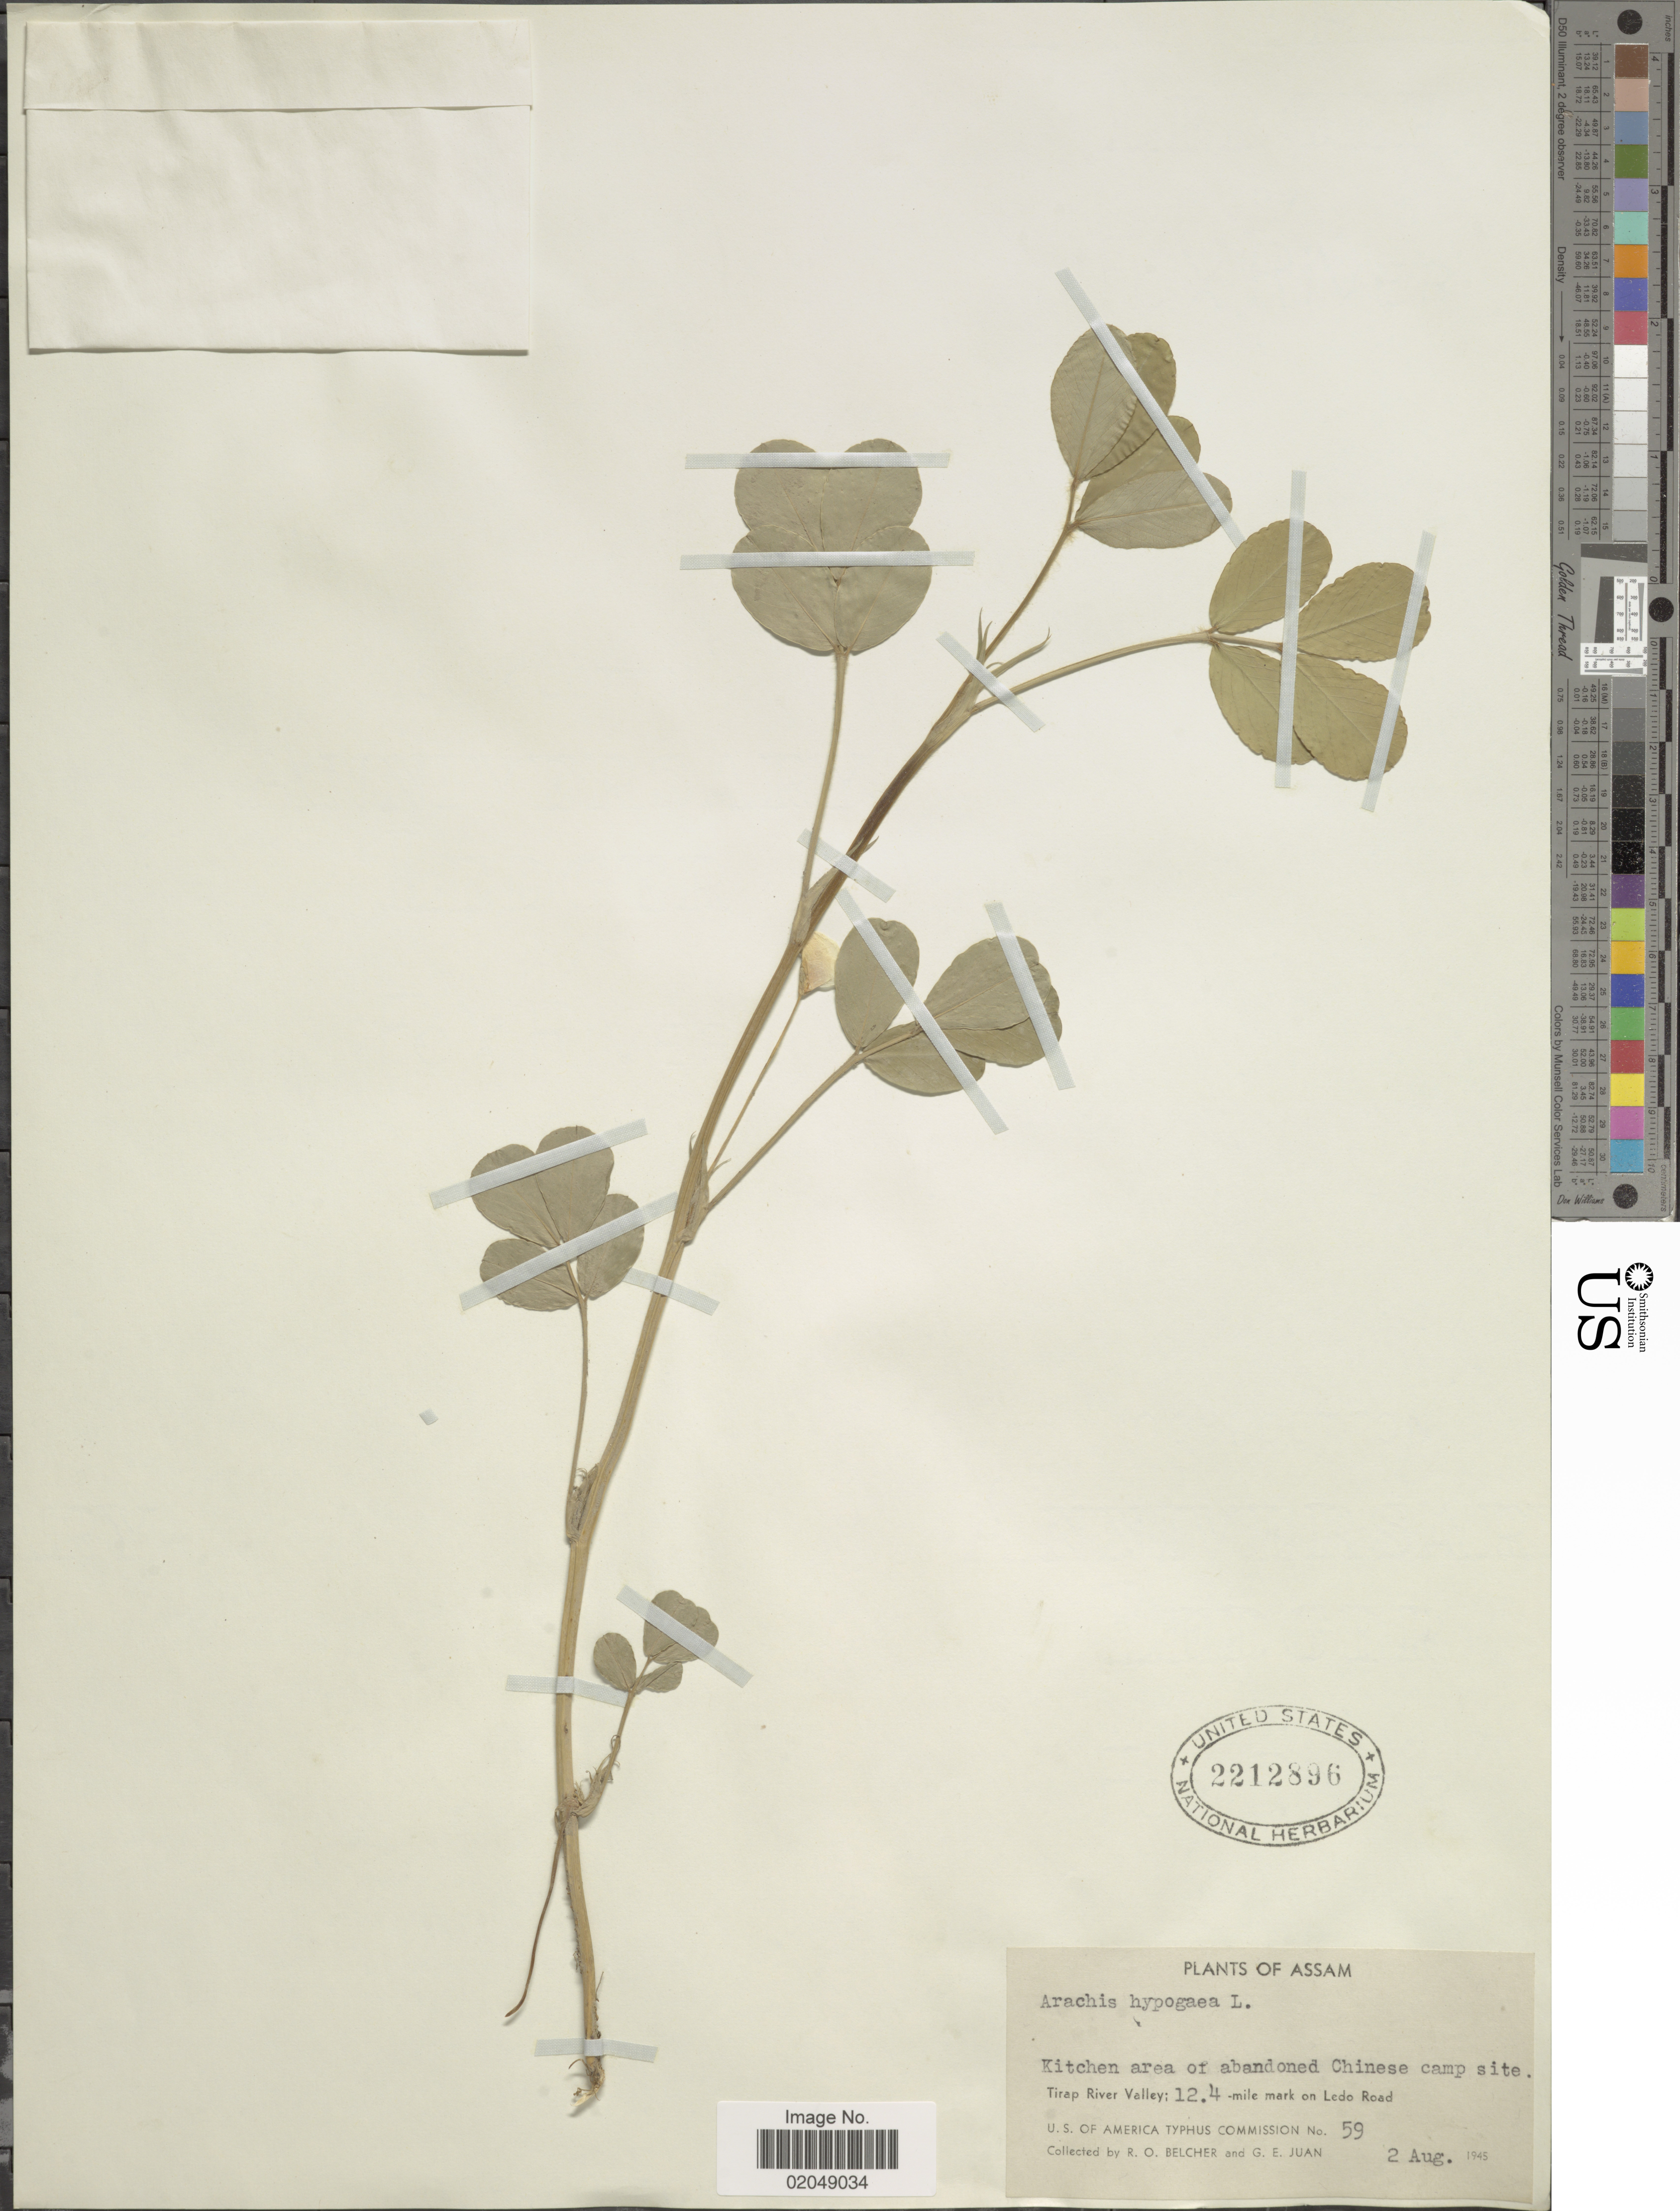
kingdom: Plantae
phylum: Tracheophyta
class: Magnoliopsida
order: Fabales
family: Fabaceae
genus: Arachis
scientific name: Arachis hypogaea subsp. hypogaea var. hirsuta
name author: Köhler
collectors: R. Belcher & G. Juan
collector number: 59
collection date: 1945-08-02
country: India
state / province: Assam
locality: Kitchen area of abondoned Chinese campsite, Tirap River Valley, 12.4 mile mark on Ledo Road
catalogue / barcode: US 2212896